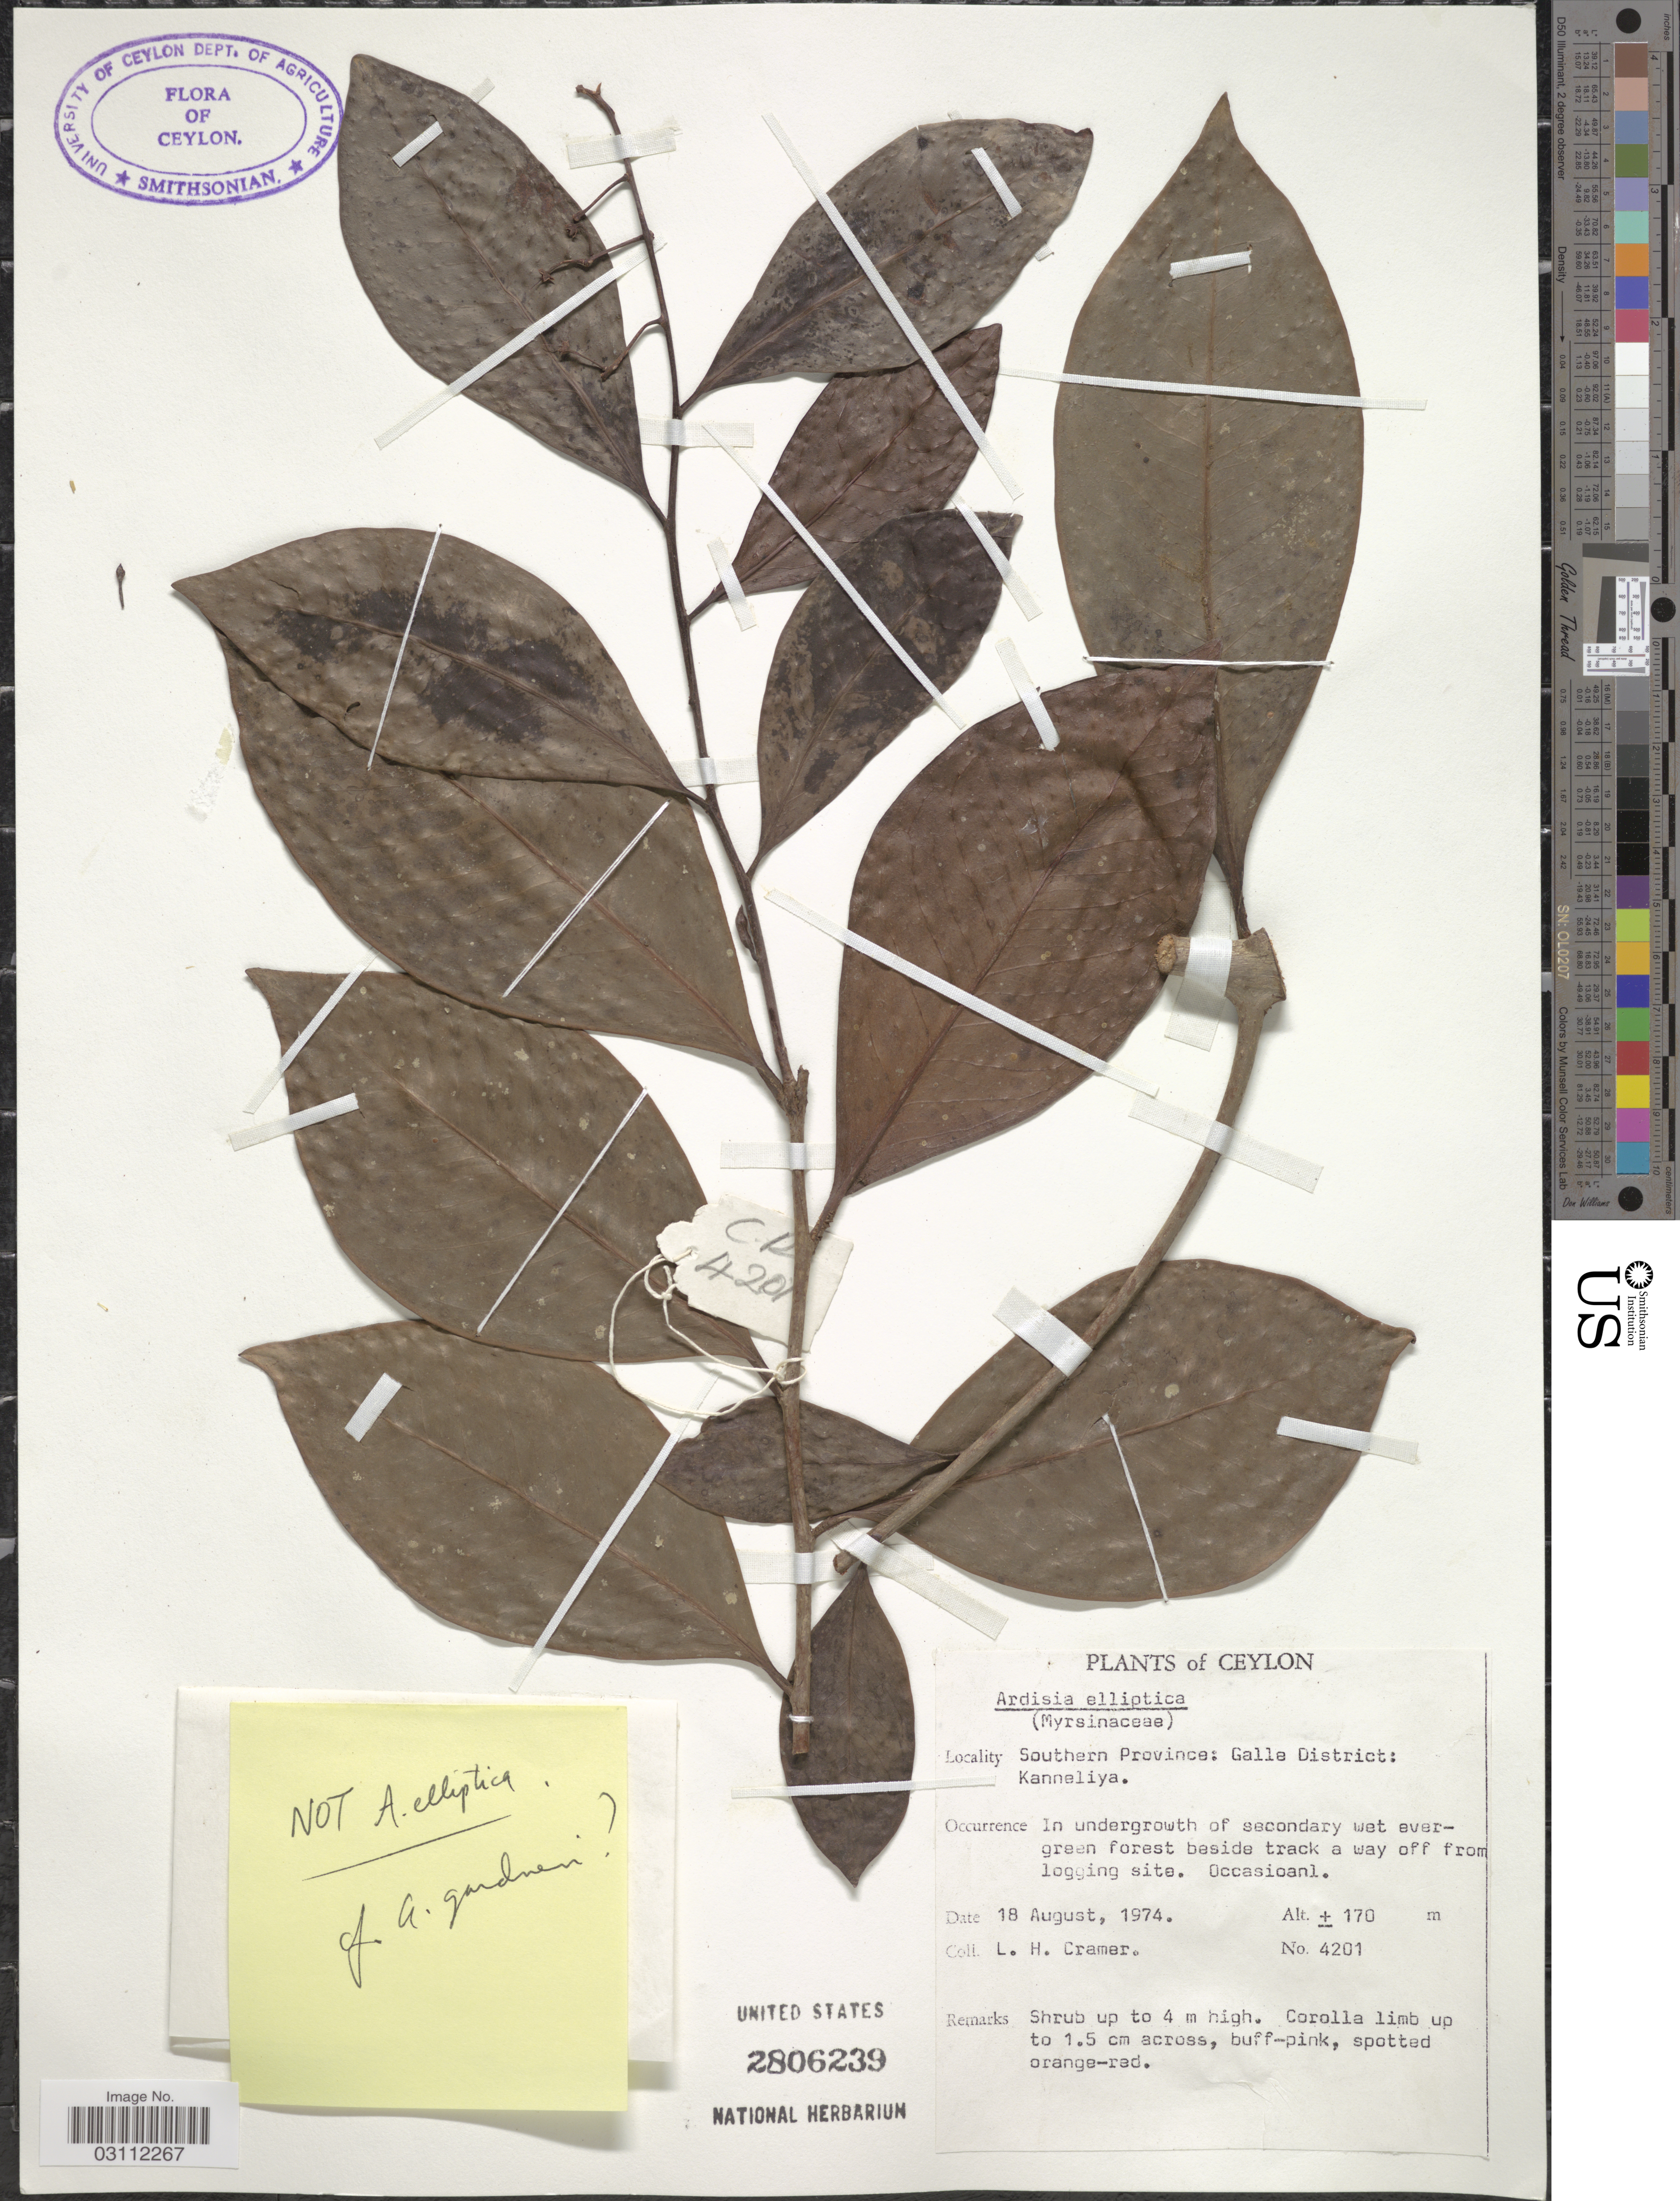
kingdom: Plantae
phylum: Tracheophyta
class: Magnoliopsida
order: Ericales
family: Primulaceae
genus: Ardisia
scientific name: Ardisia sp.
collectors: L. H. Cramer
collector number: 4201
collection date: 1974-08-18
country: Sri Lanka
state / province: Southern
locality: Ceylon. Southern Province: Galle District: Kanneliya.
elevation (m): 170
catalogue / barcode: US 2806239